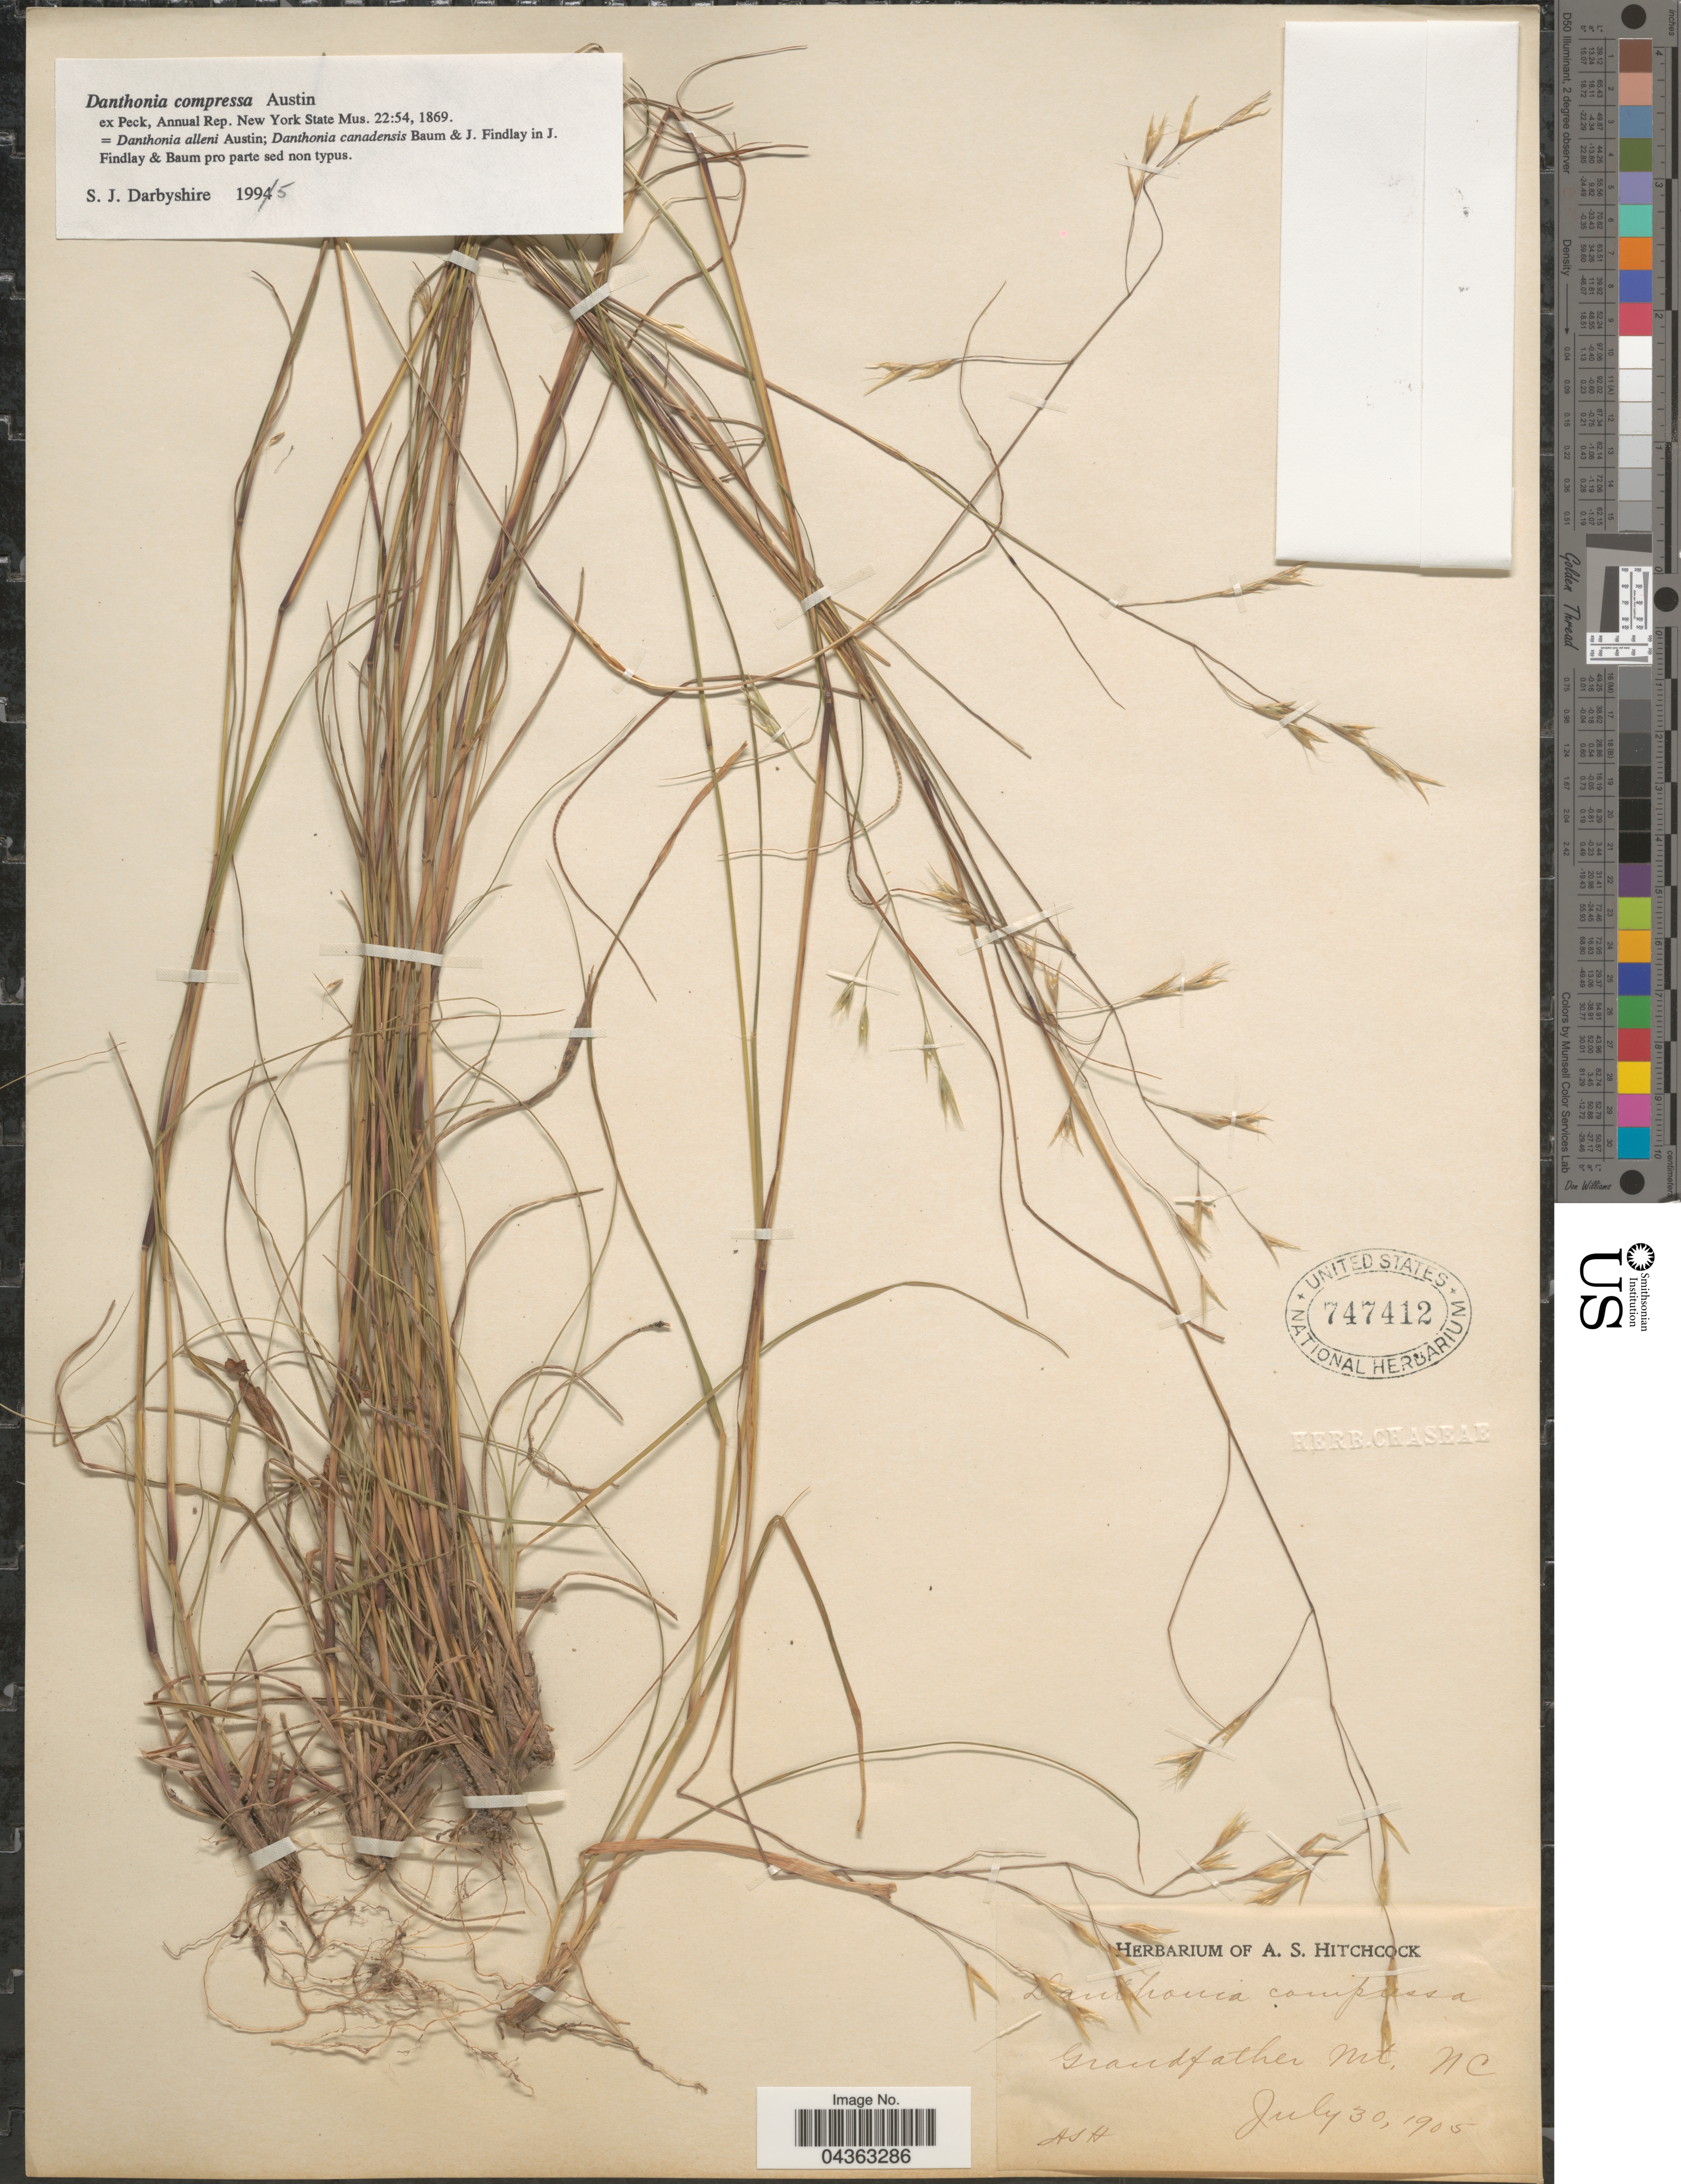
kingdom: Plantae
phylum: Tracheophyta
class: Liliopsida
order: Poales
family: Poaceae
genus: Danthonia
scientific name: Danthonia compressa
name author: Austin in F. Peck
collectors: A. S. Hitchcock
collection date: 1905-07-30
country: United States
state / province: North Carolina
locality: Grandfather Mt.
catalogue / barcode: US 747412